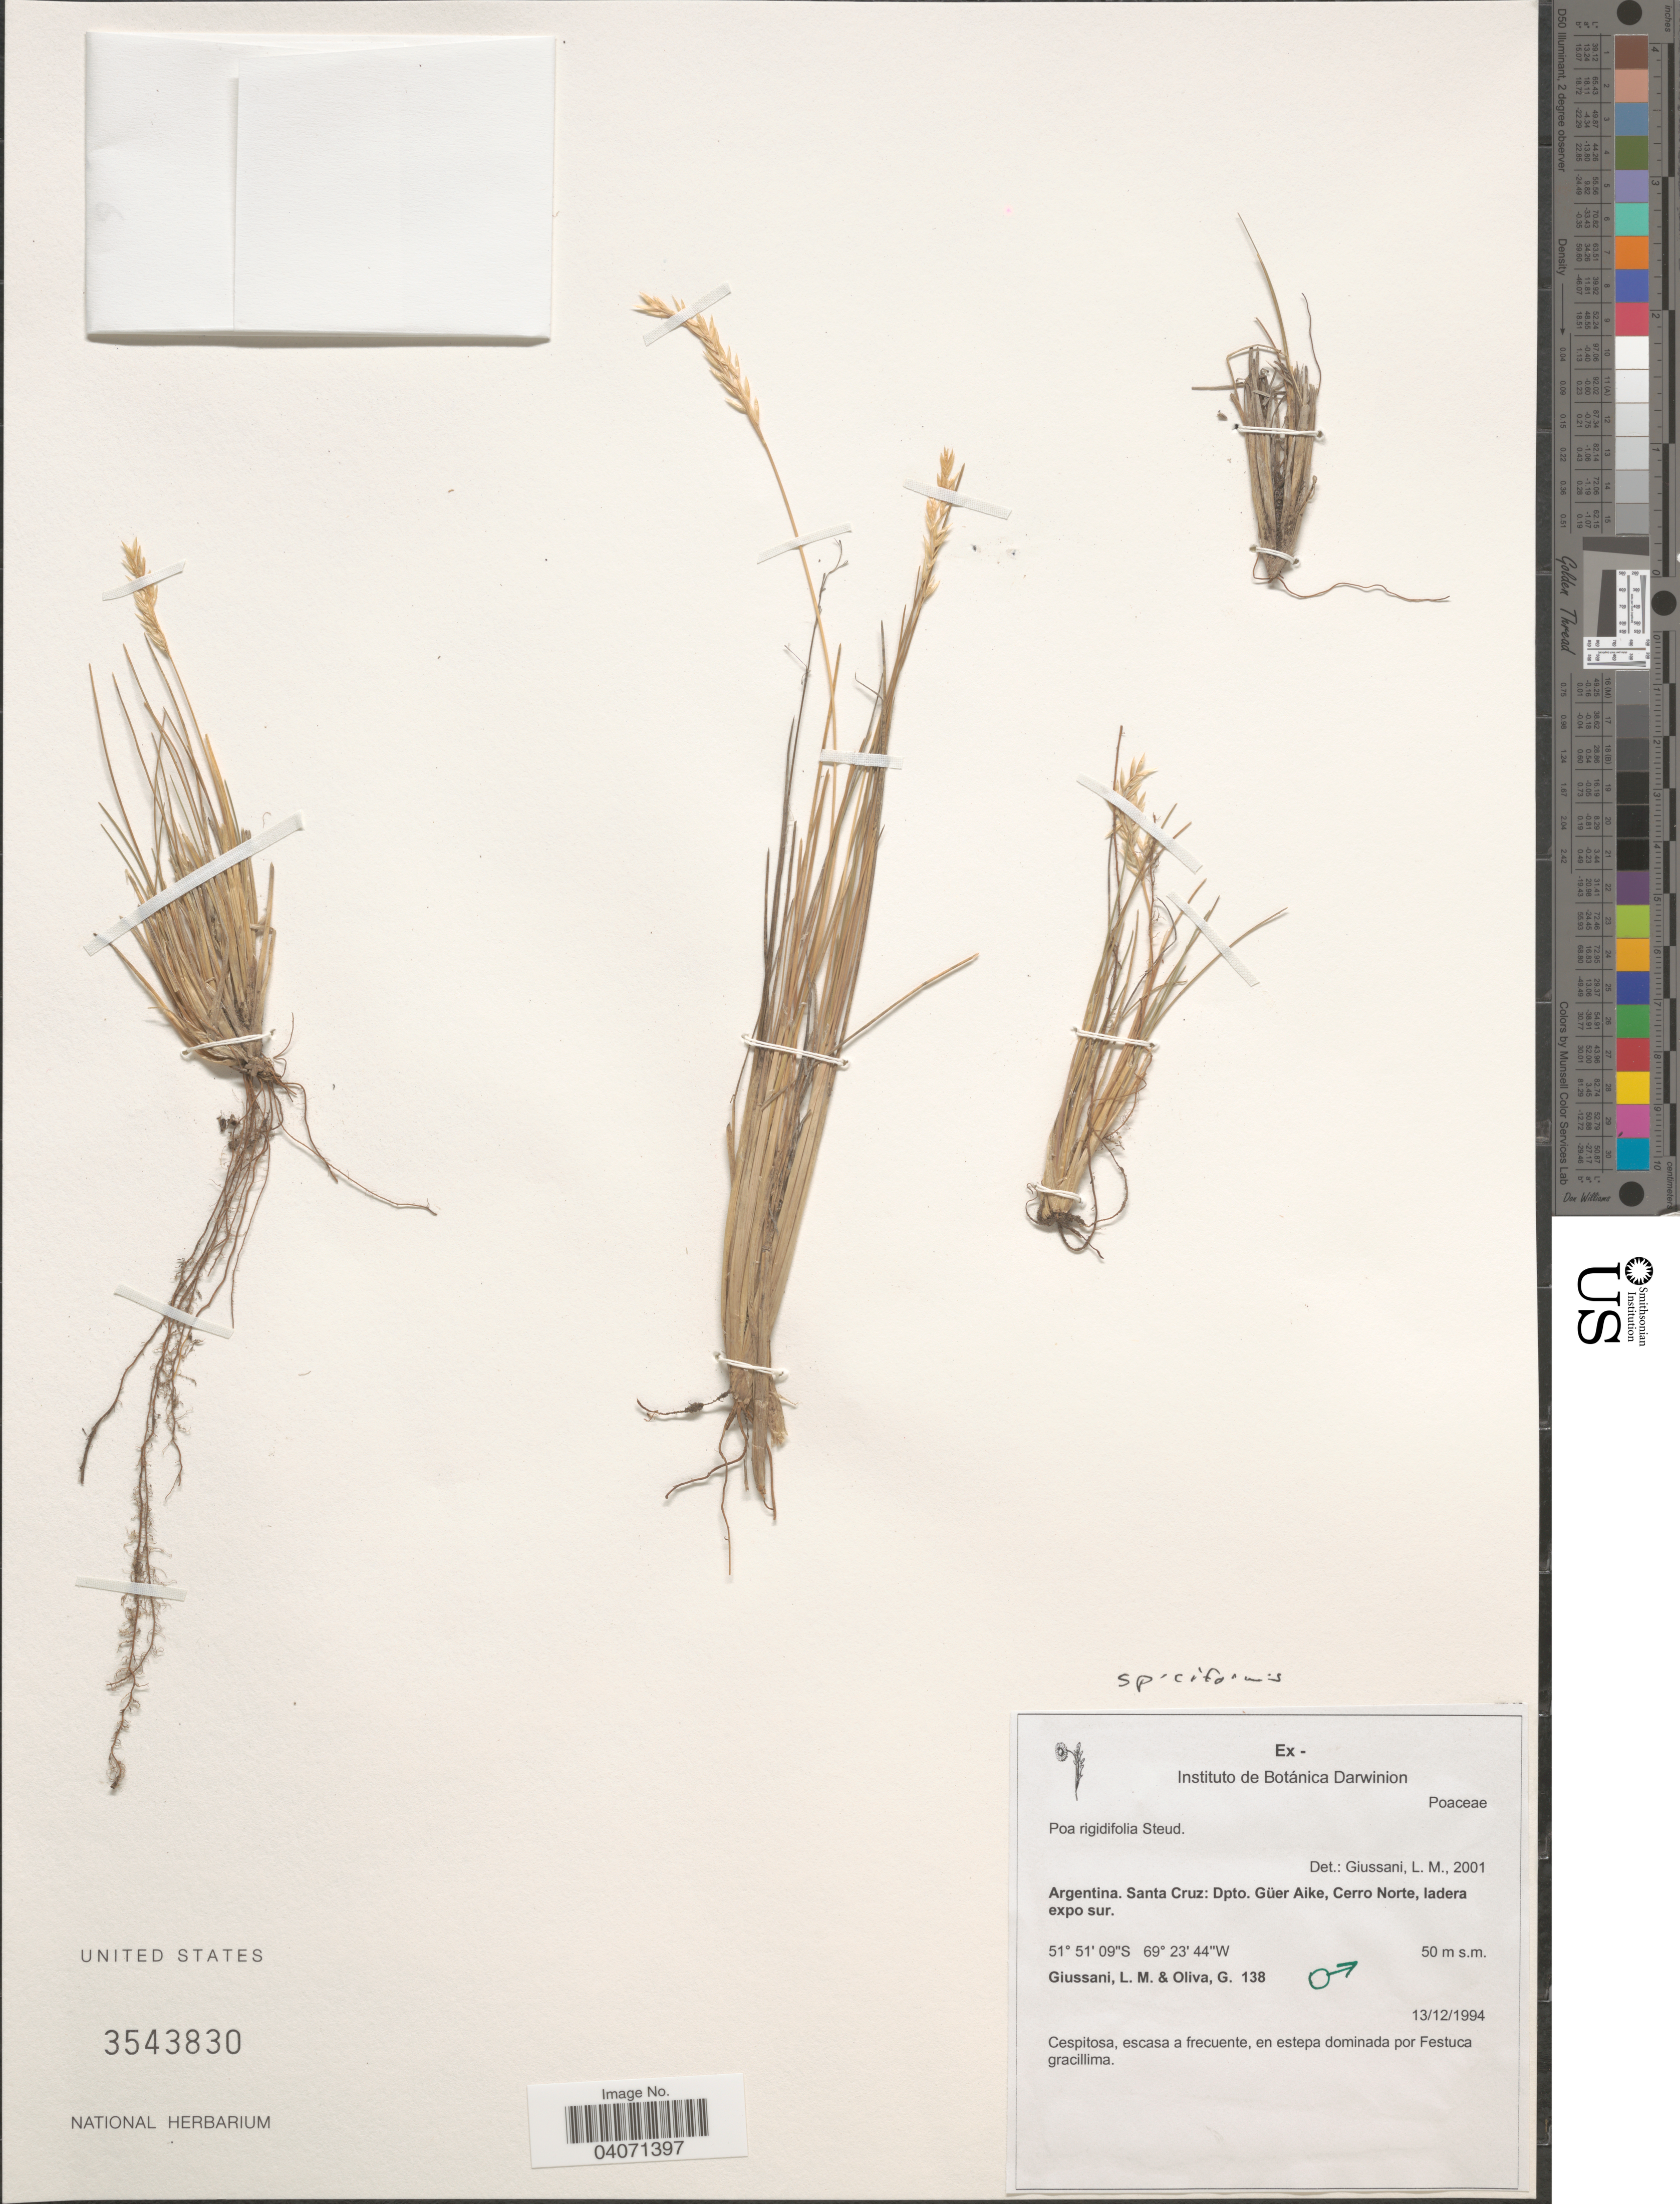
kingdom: Plantae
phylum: Tracheophyta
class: Liliopsida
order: Poales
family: Poaceae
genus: Poa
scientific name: Poa spiciformis var. spiciformis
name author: Steud.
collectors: L. Giussani & G. Oliva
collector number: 138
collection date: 1994-12-13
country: Argentina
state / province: Santa Cruz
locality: Dpto. Güer Aike, Cerro Norte, ladera expo sur.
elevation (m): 50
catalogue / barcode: US 3543830